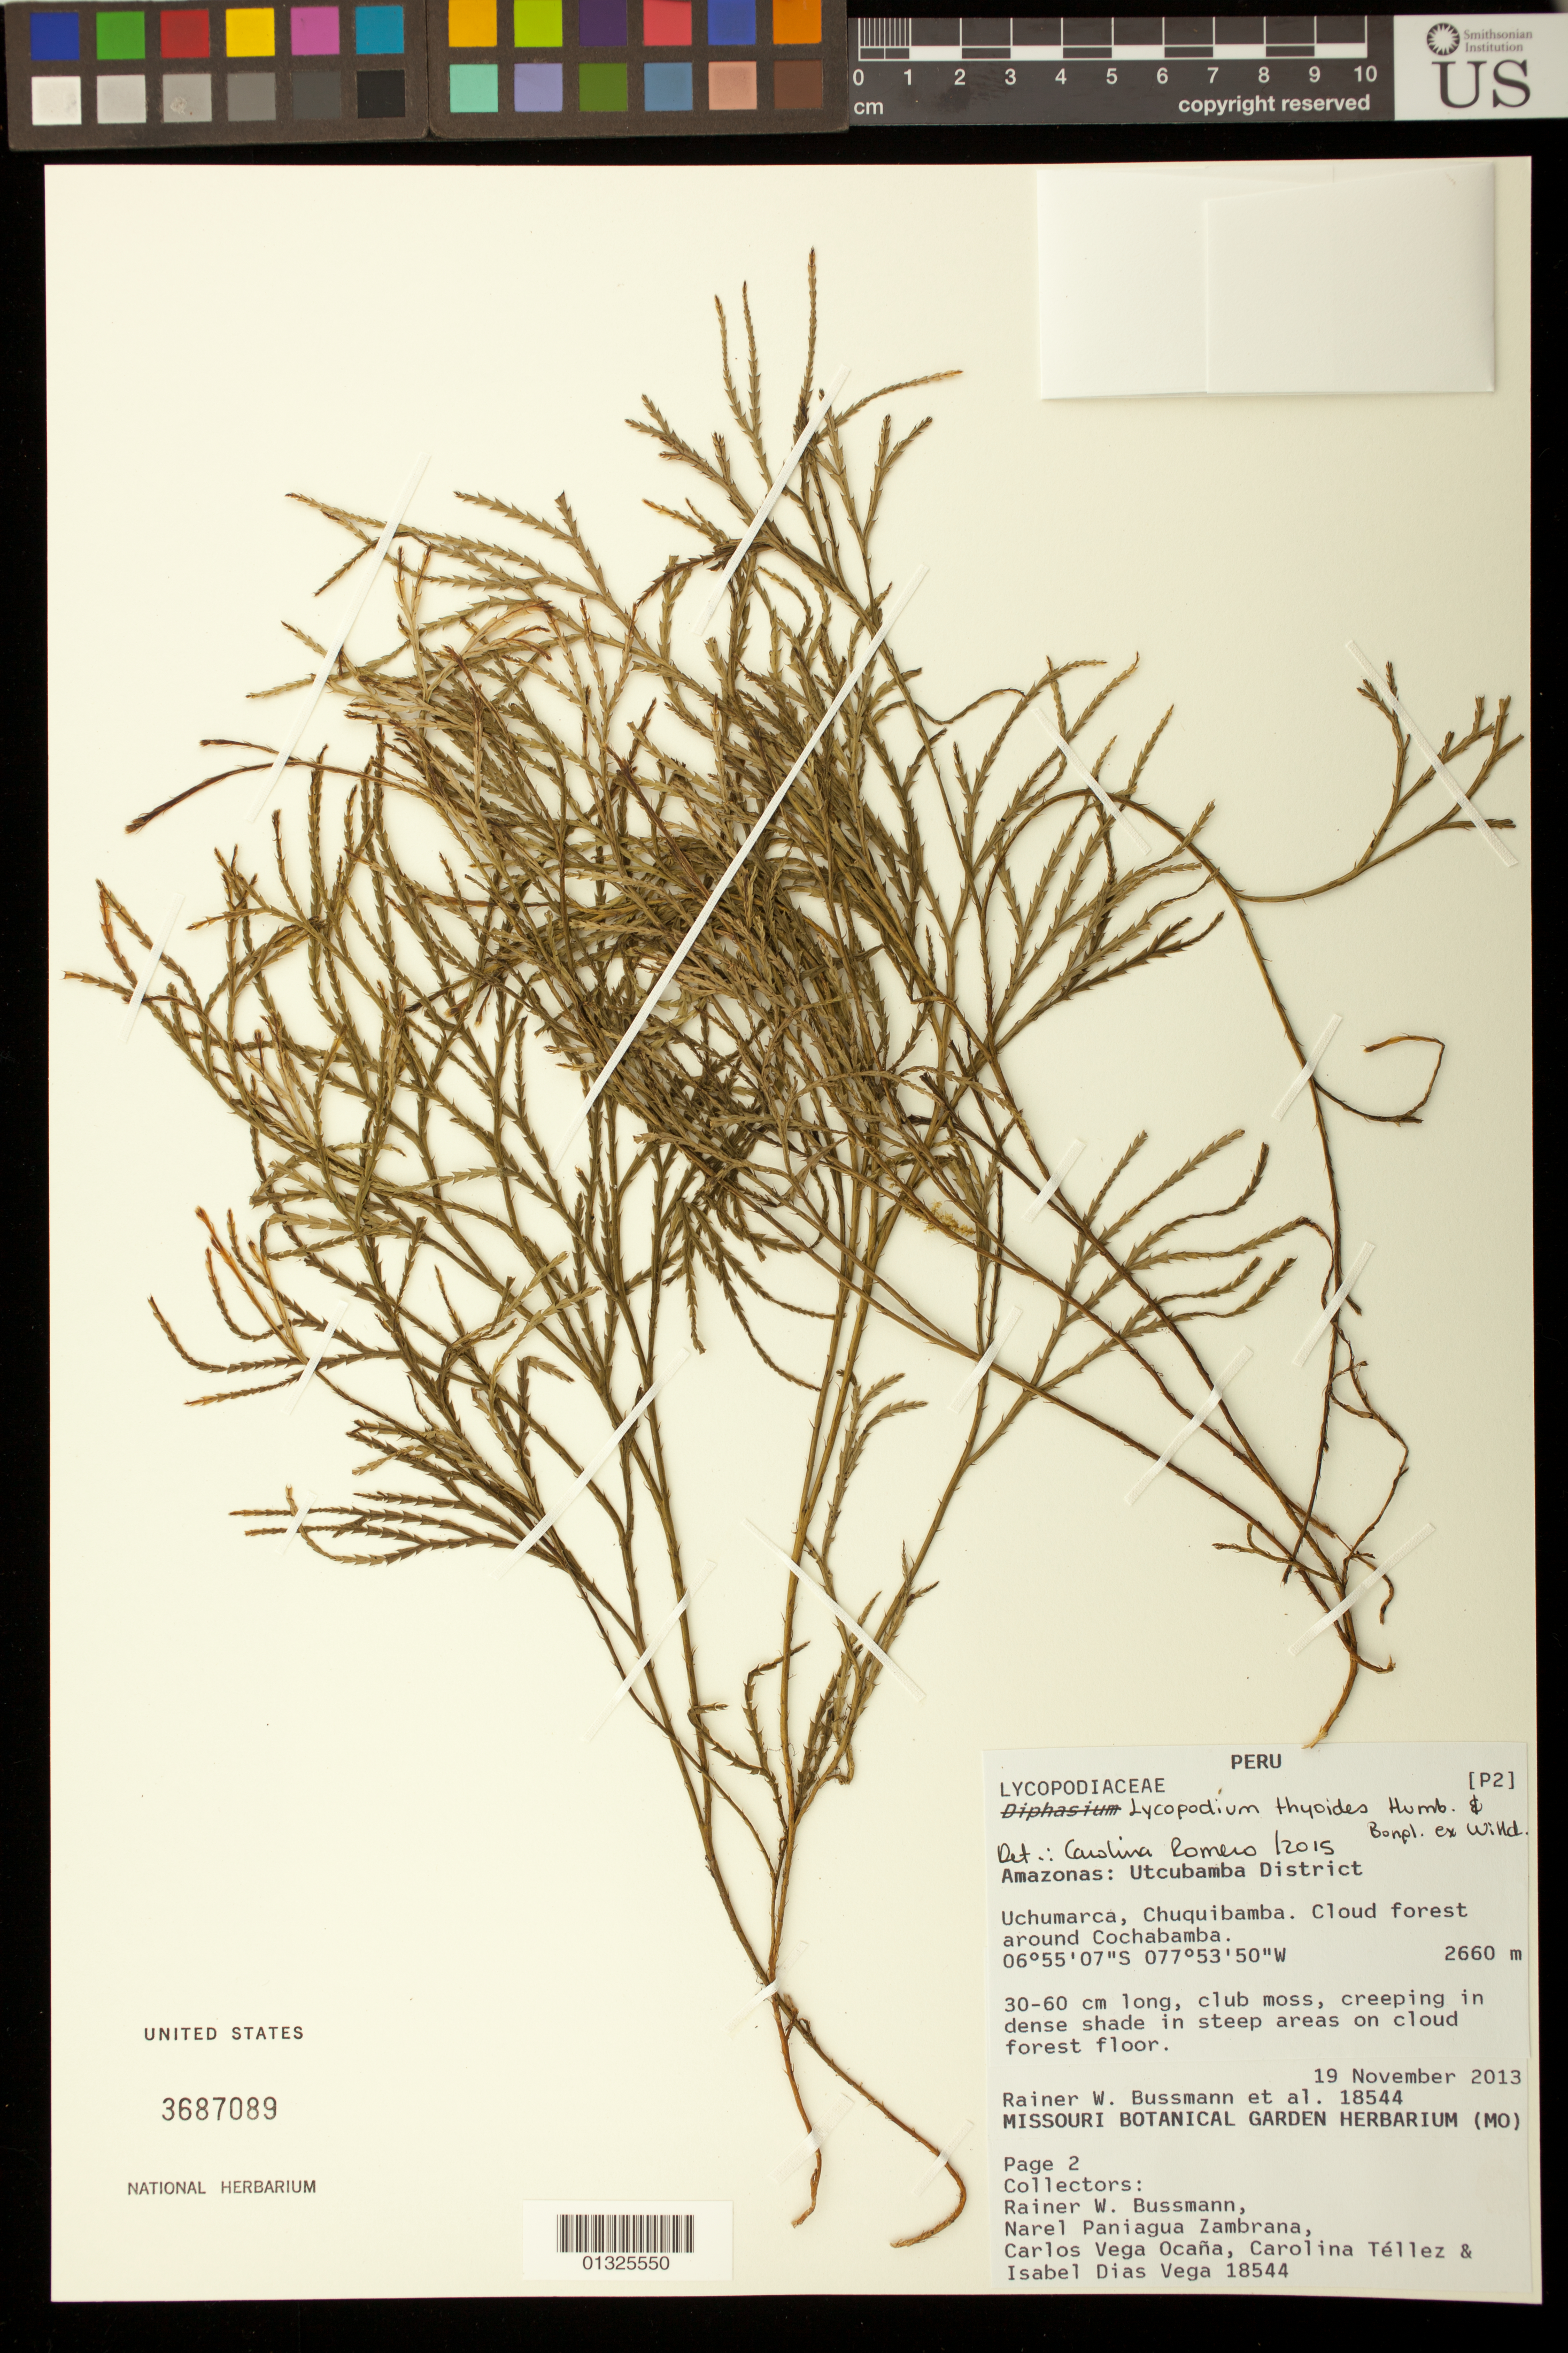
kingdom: Plantae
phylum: Tracheophyta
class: Lycopodiopsida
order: Lycopodiales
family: Lycopodiaceae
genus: Diphasiastrum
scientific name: Diphasiastrum thyoides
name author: (Humb. & Bonpl. ex Willd.) Holub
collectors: R. W. Bussmann, N. Paniagua Zambrana, C. Vega Ocaña, C. Tellez-A. & I. Dias Vega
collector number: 18544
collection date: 2013-11-19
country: Peru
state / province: Amazonas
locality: Utcubamba District, Uchumarca, Chuquibamba. Cloud forest around Cochobamba.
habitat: in dense shade in steep areas on cloud forest floor.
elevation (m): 2660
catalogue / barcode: US 3687089